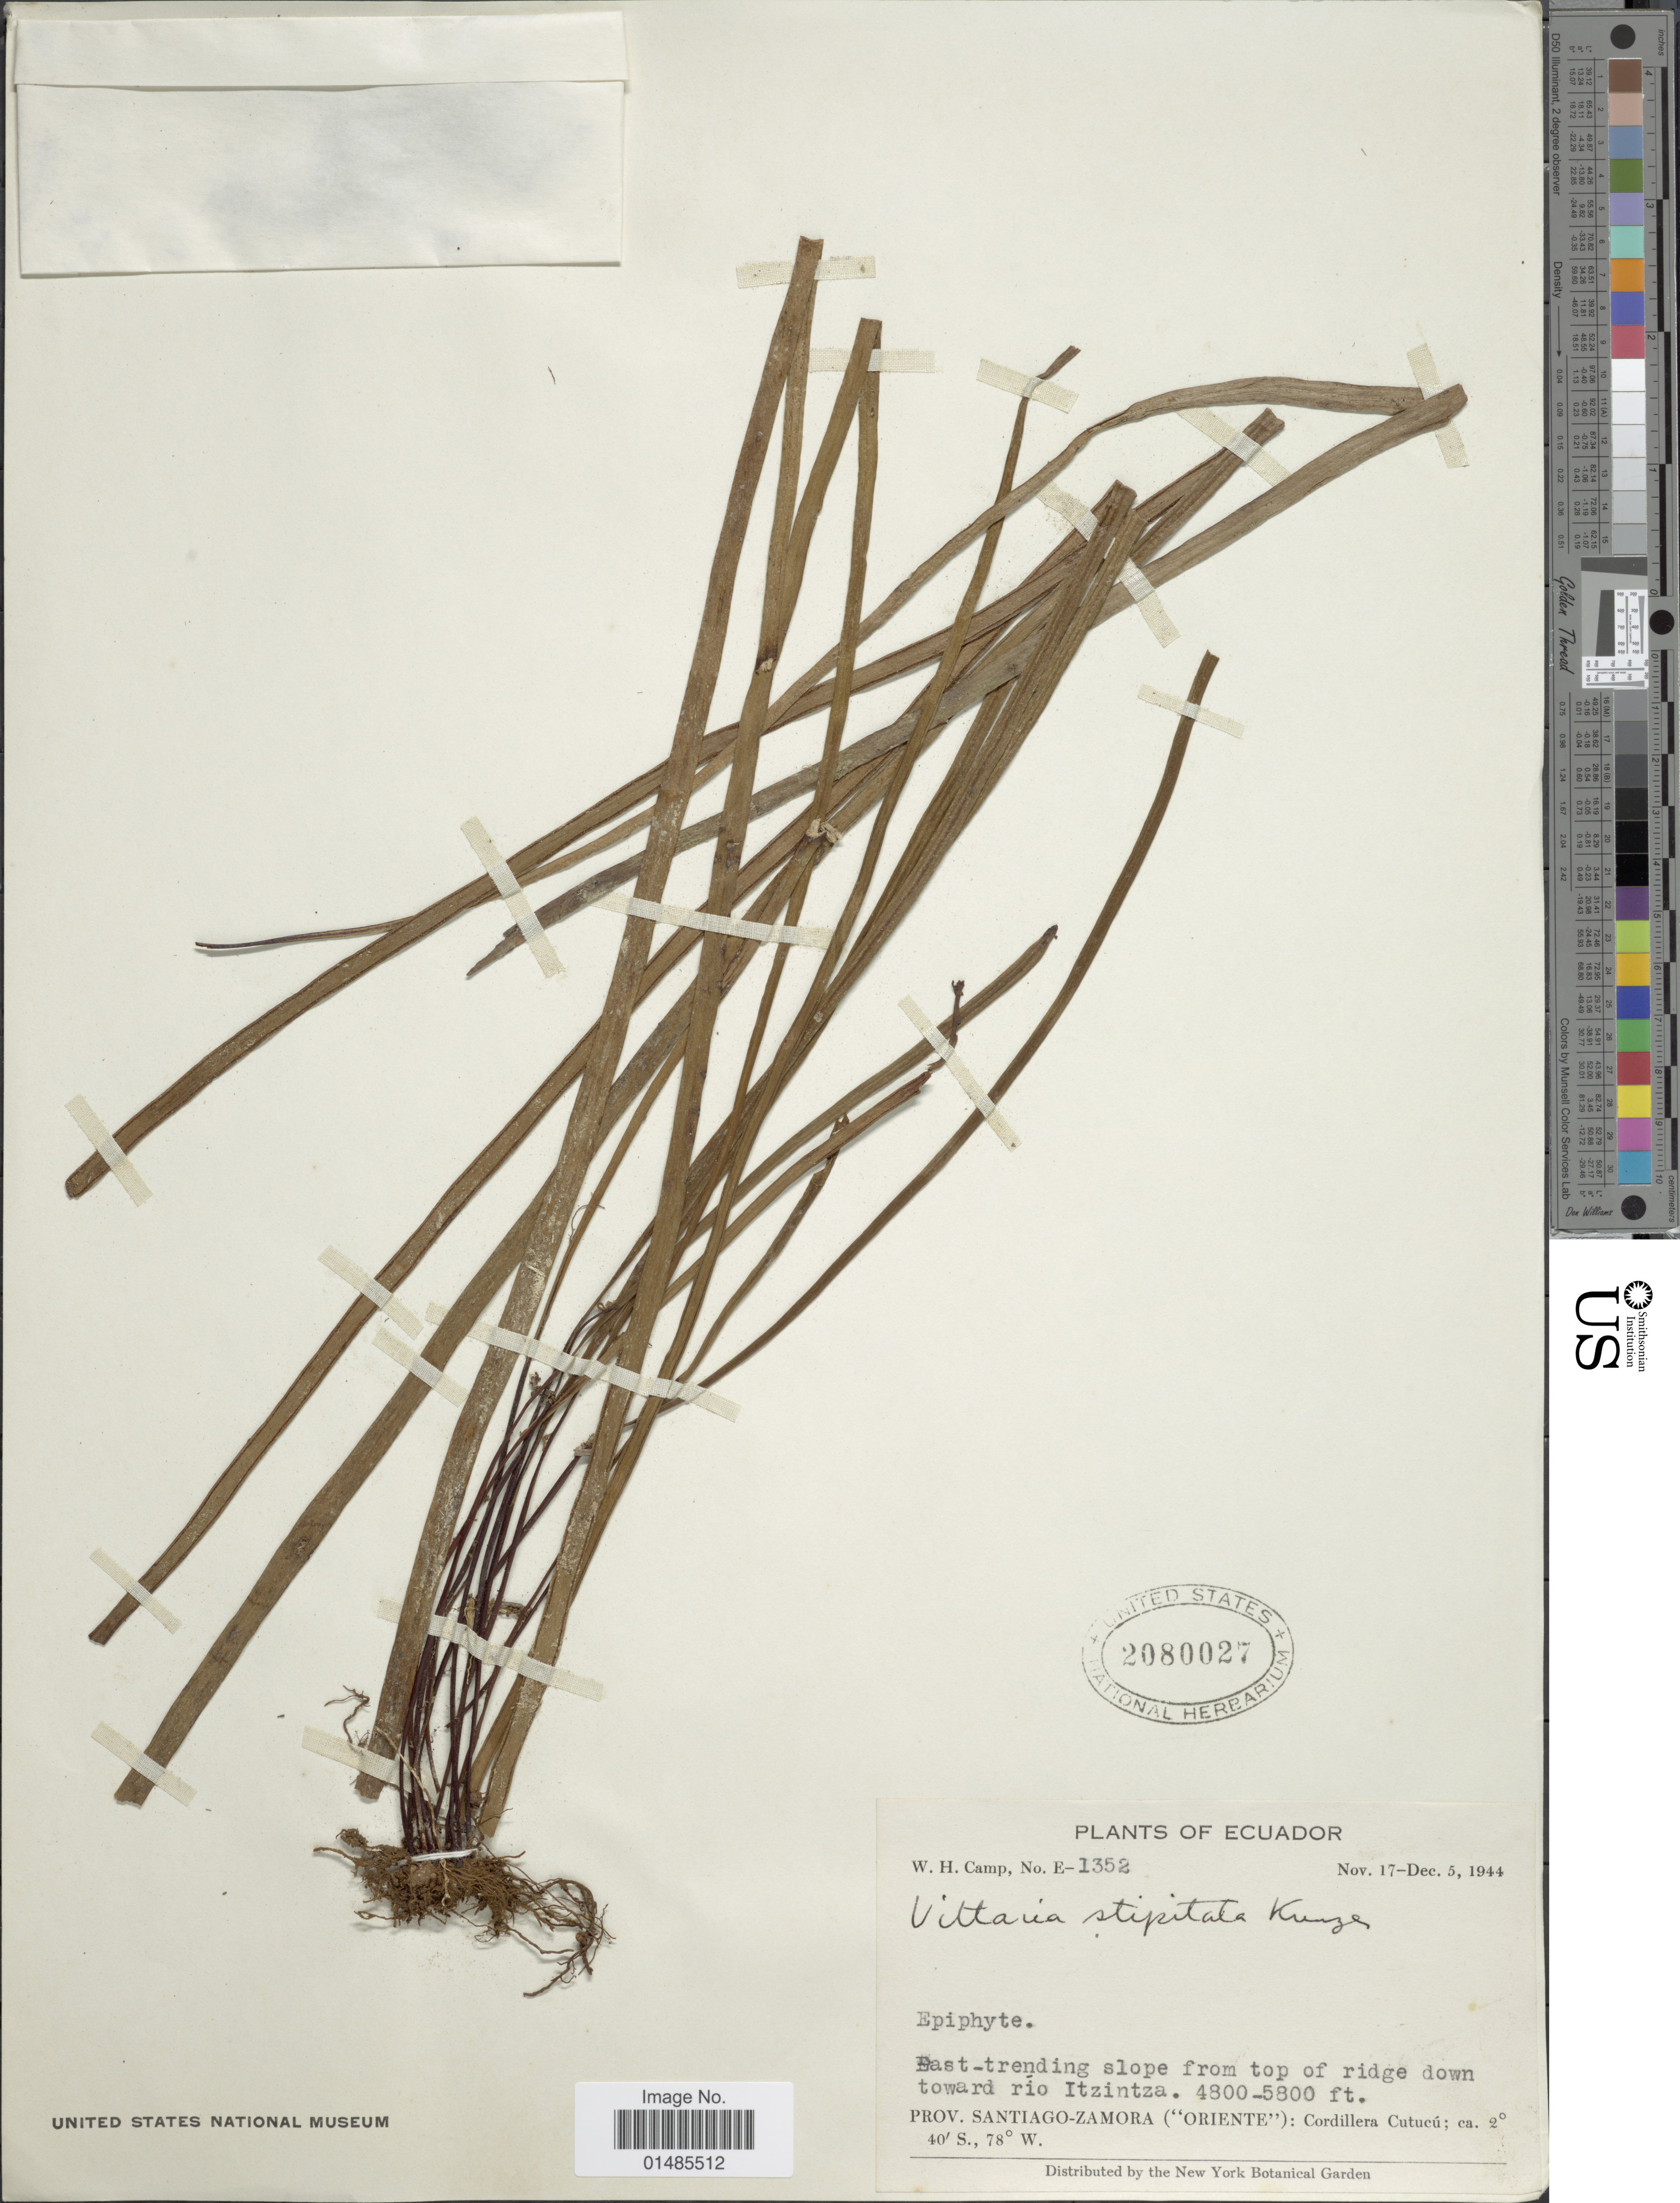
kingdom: Plantae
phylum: Tracheophyta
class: Polypodiopsida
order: Polypodiales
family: Pteridaceae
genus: Radiovittaria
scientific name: Radiovittaria stipitata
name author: (Kunze) E.H. Crane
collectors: W. H. Camp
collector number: E-1352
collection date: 1944-11-17/1944-12-05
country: Ecuador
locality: East-trending slope from top of ridge down toward rio Itzintza. Prov. Santiago-Zamora ("Oriente"): Cordillera Cutucú.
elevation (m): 1463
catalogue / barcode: US 2080027